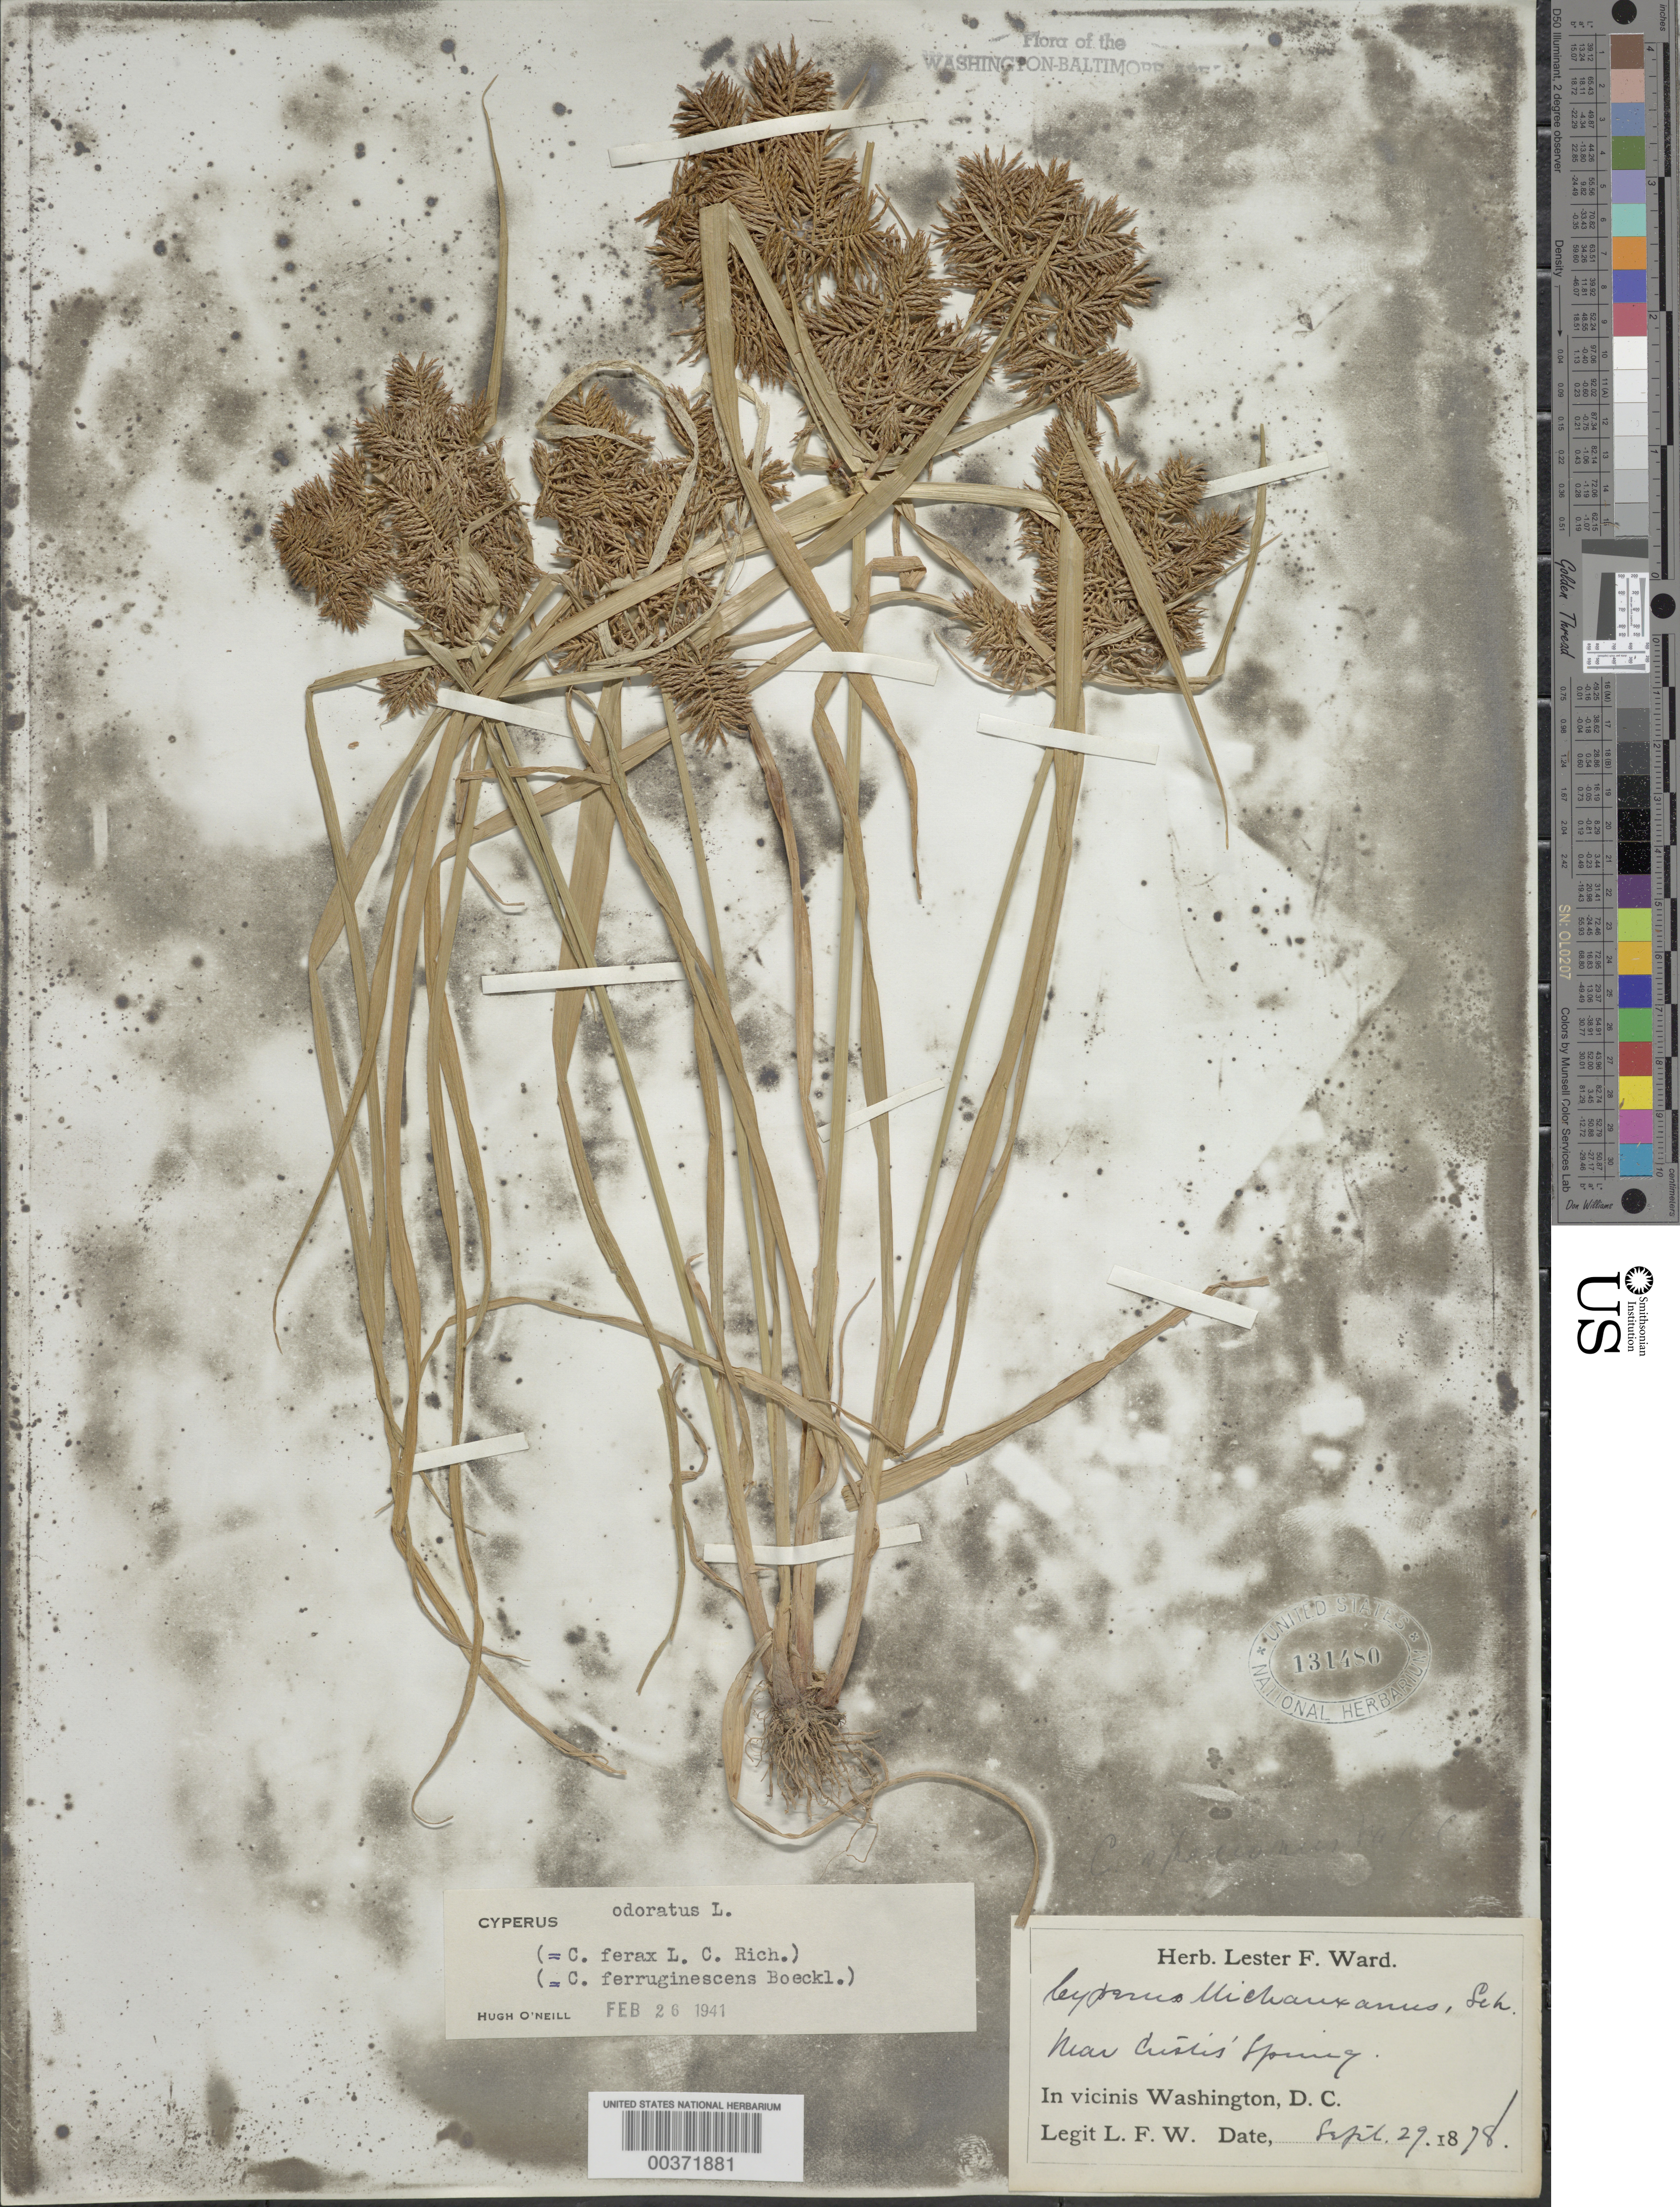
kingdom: Plantae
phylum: Tracheophyta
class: Liliopsida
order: Poales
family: Cyperaceae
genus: Cyperus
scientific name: Cyperus odoratus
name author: L.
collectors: L. F. Ward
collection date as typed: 29 Sep 1878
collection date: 1878-09-29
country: United States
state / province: Virginia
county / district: Arlington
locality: Custis Spring vicinity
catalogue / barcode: US 131480